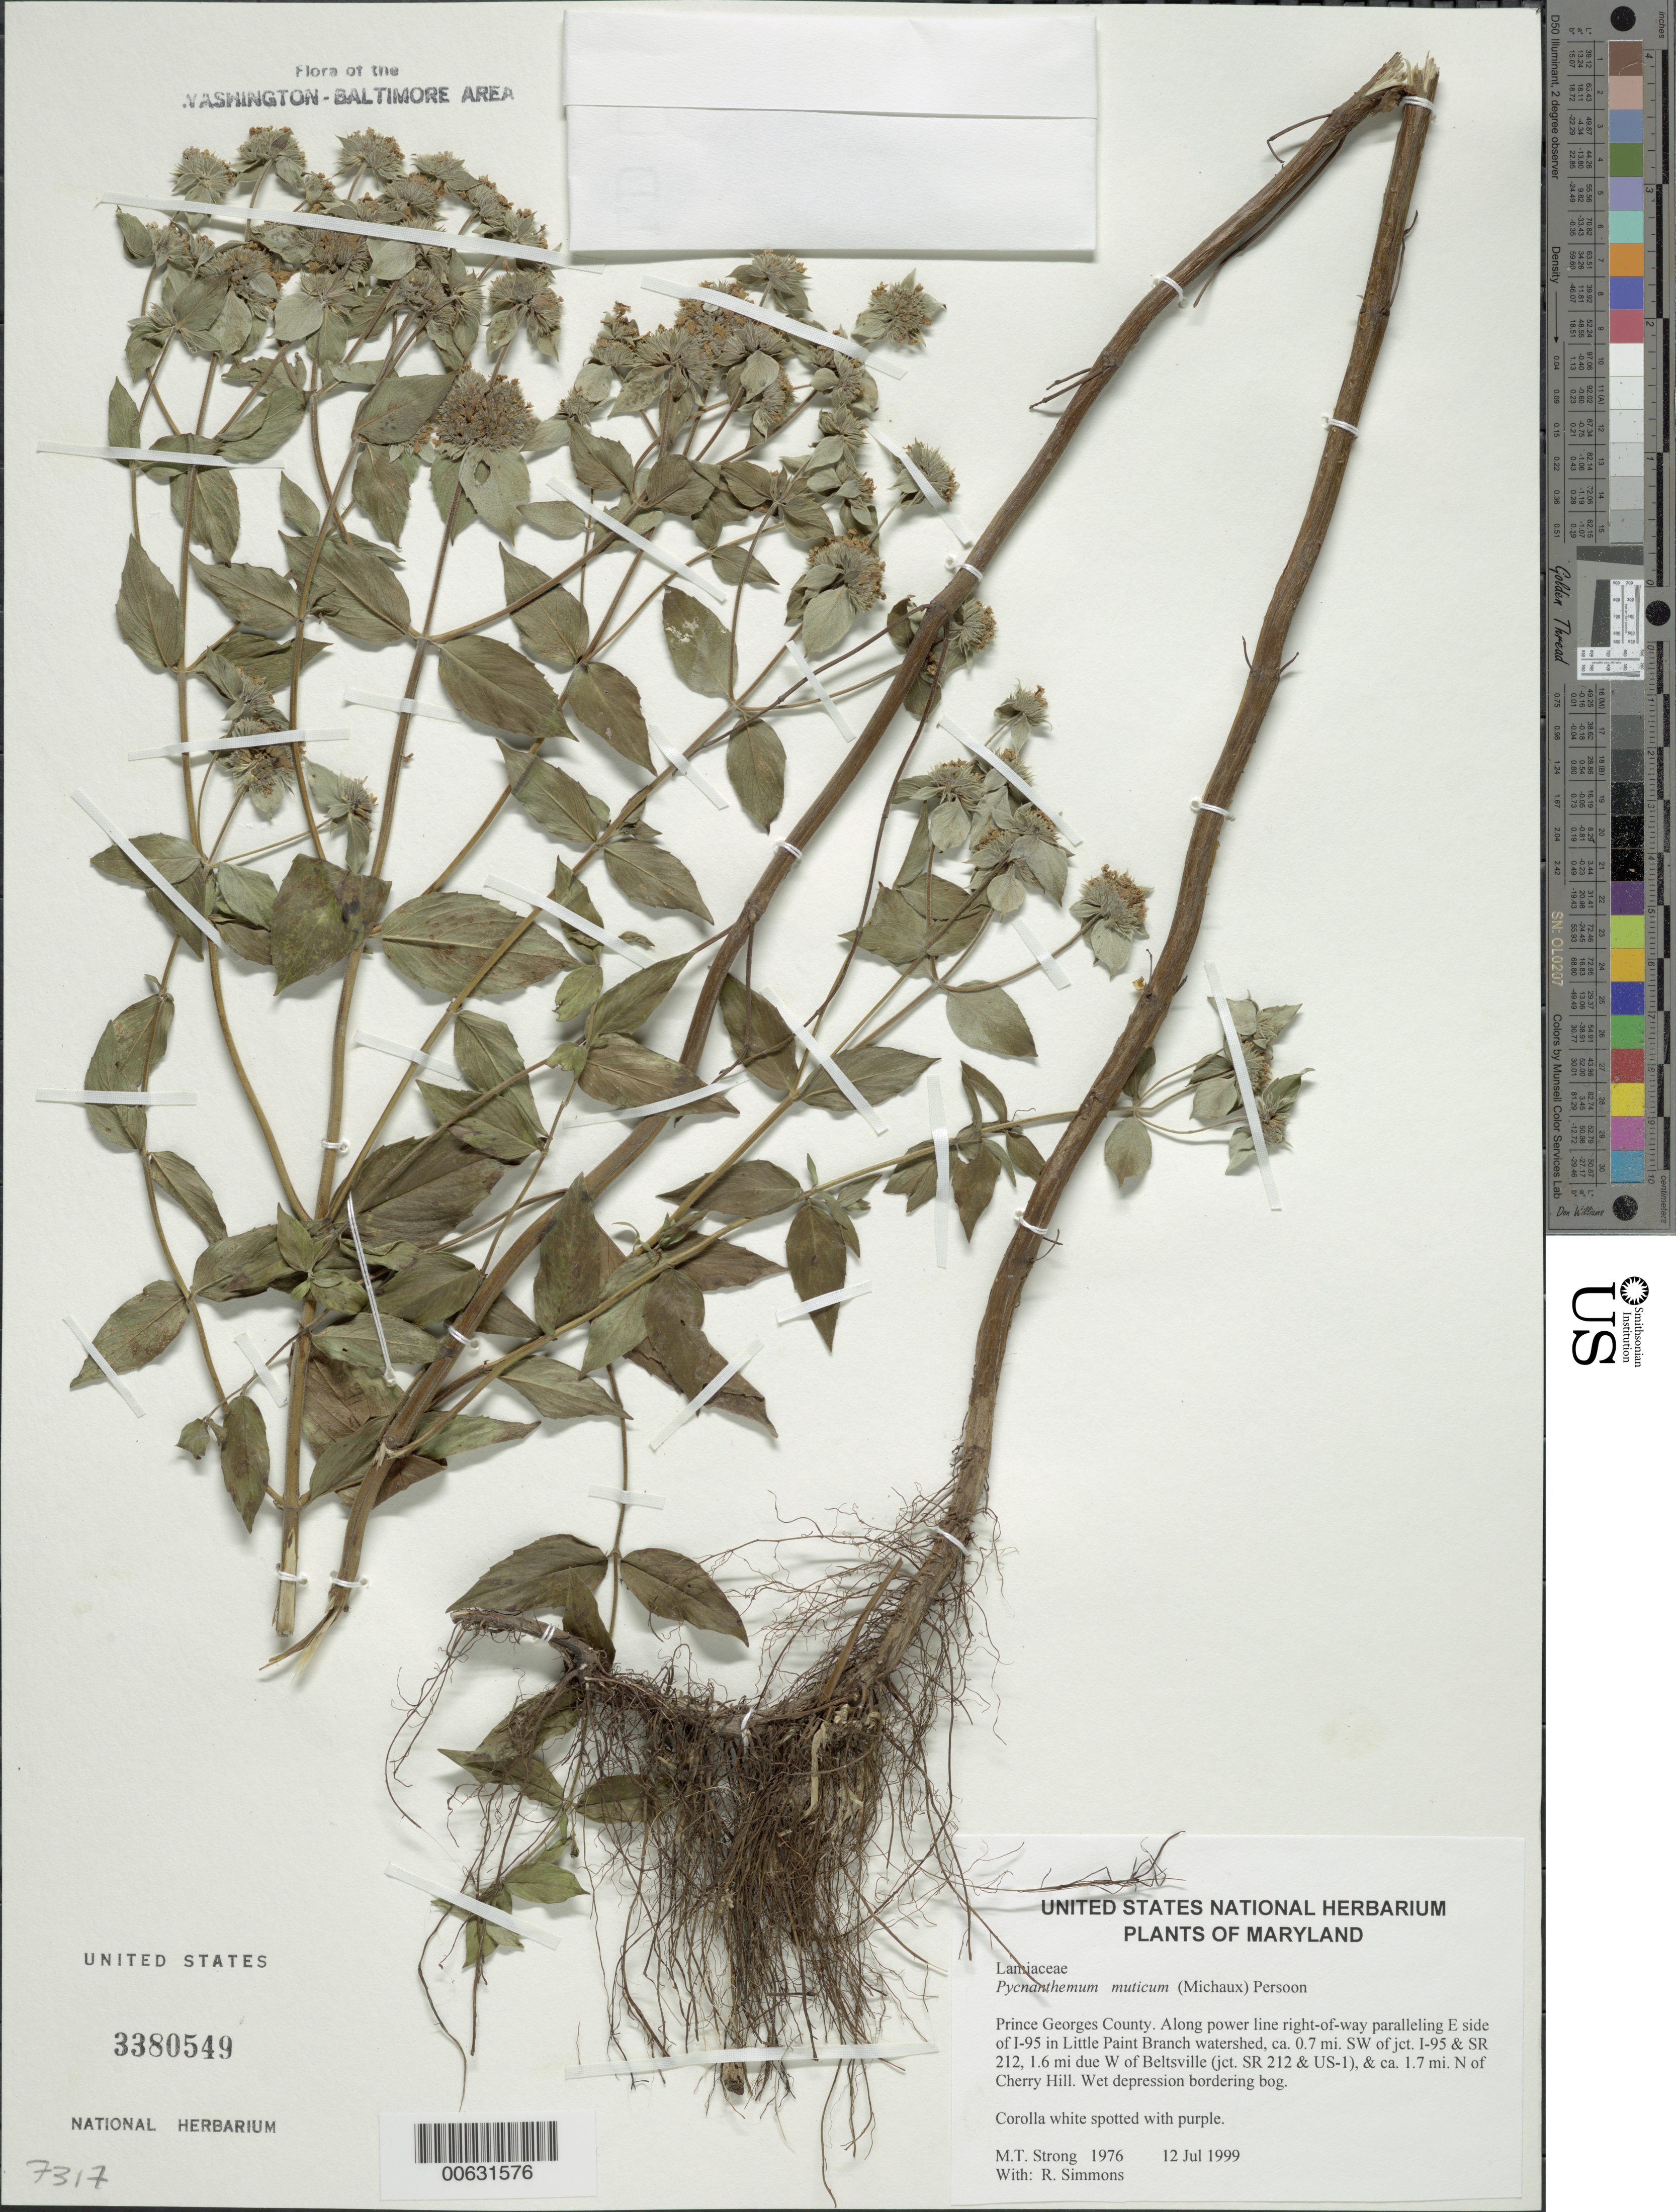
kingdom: Plantae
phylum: Tracheophyta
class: Magnoliopsida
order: Lamiales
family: Lamiaceae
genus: Pycnanthemum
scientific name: Pycnanthemum muticum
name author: (Michx.) Pers.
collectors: M. T. Strong & R. Simmons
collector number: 1976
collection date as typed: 12 Jul 1999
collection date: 1999-07-12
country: United States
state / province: Maryland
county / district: Prince George's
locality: Along power line right-of-way paralleling E side of I-95 in Little Paint Branch watershed, ca. 0.7 mi. SW of jct. I-95 & SR 212, 1.6 mi due W of Beltsville (jct. SR 212 & US-1), & ca. 1.7 mi. N of Cherry Hill.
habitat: Wet depression bordering bog.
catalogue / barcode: US 3380549